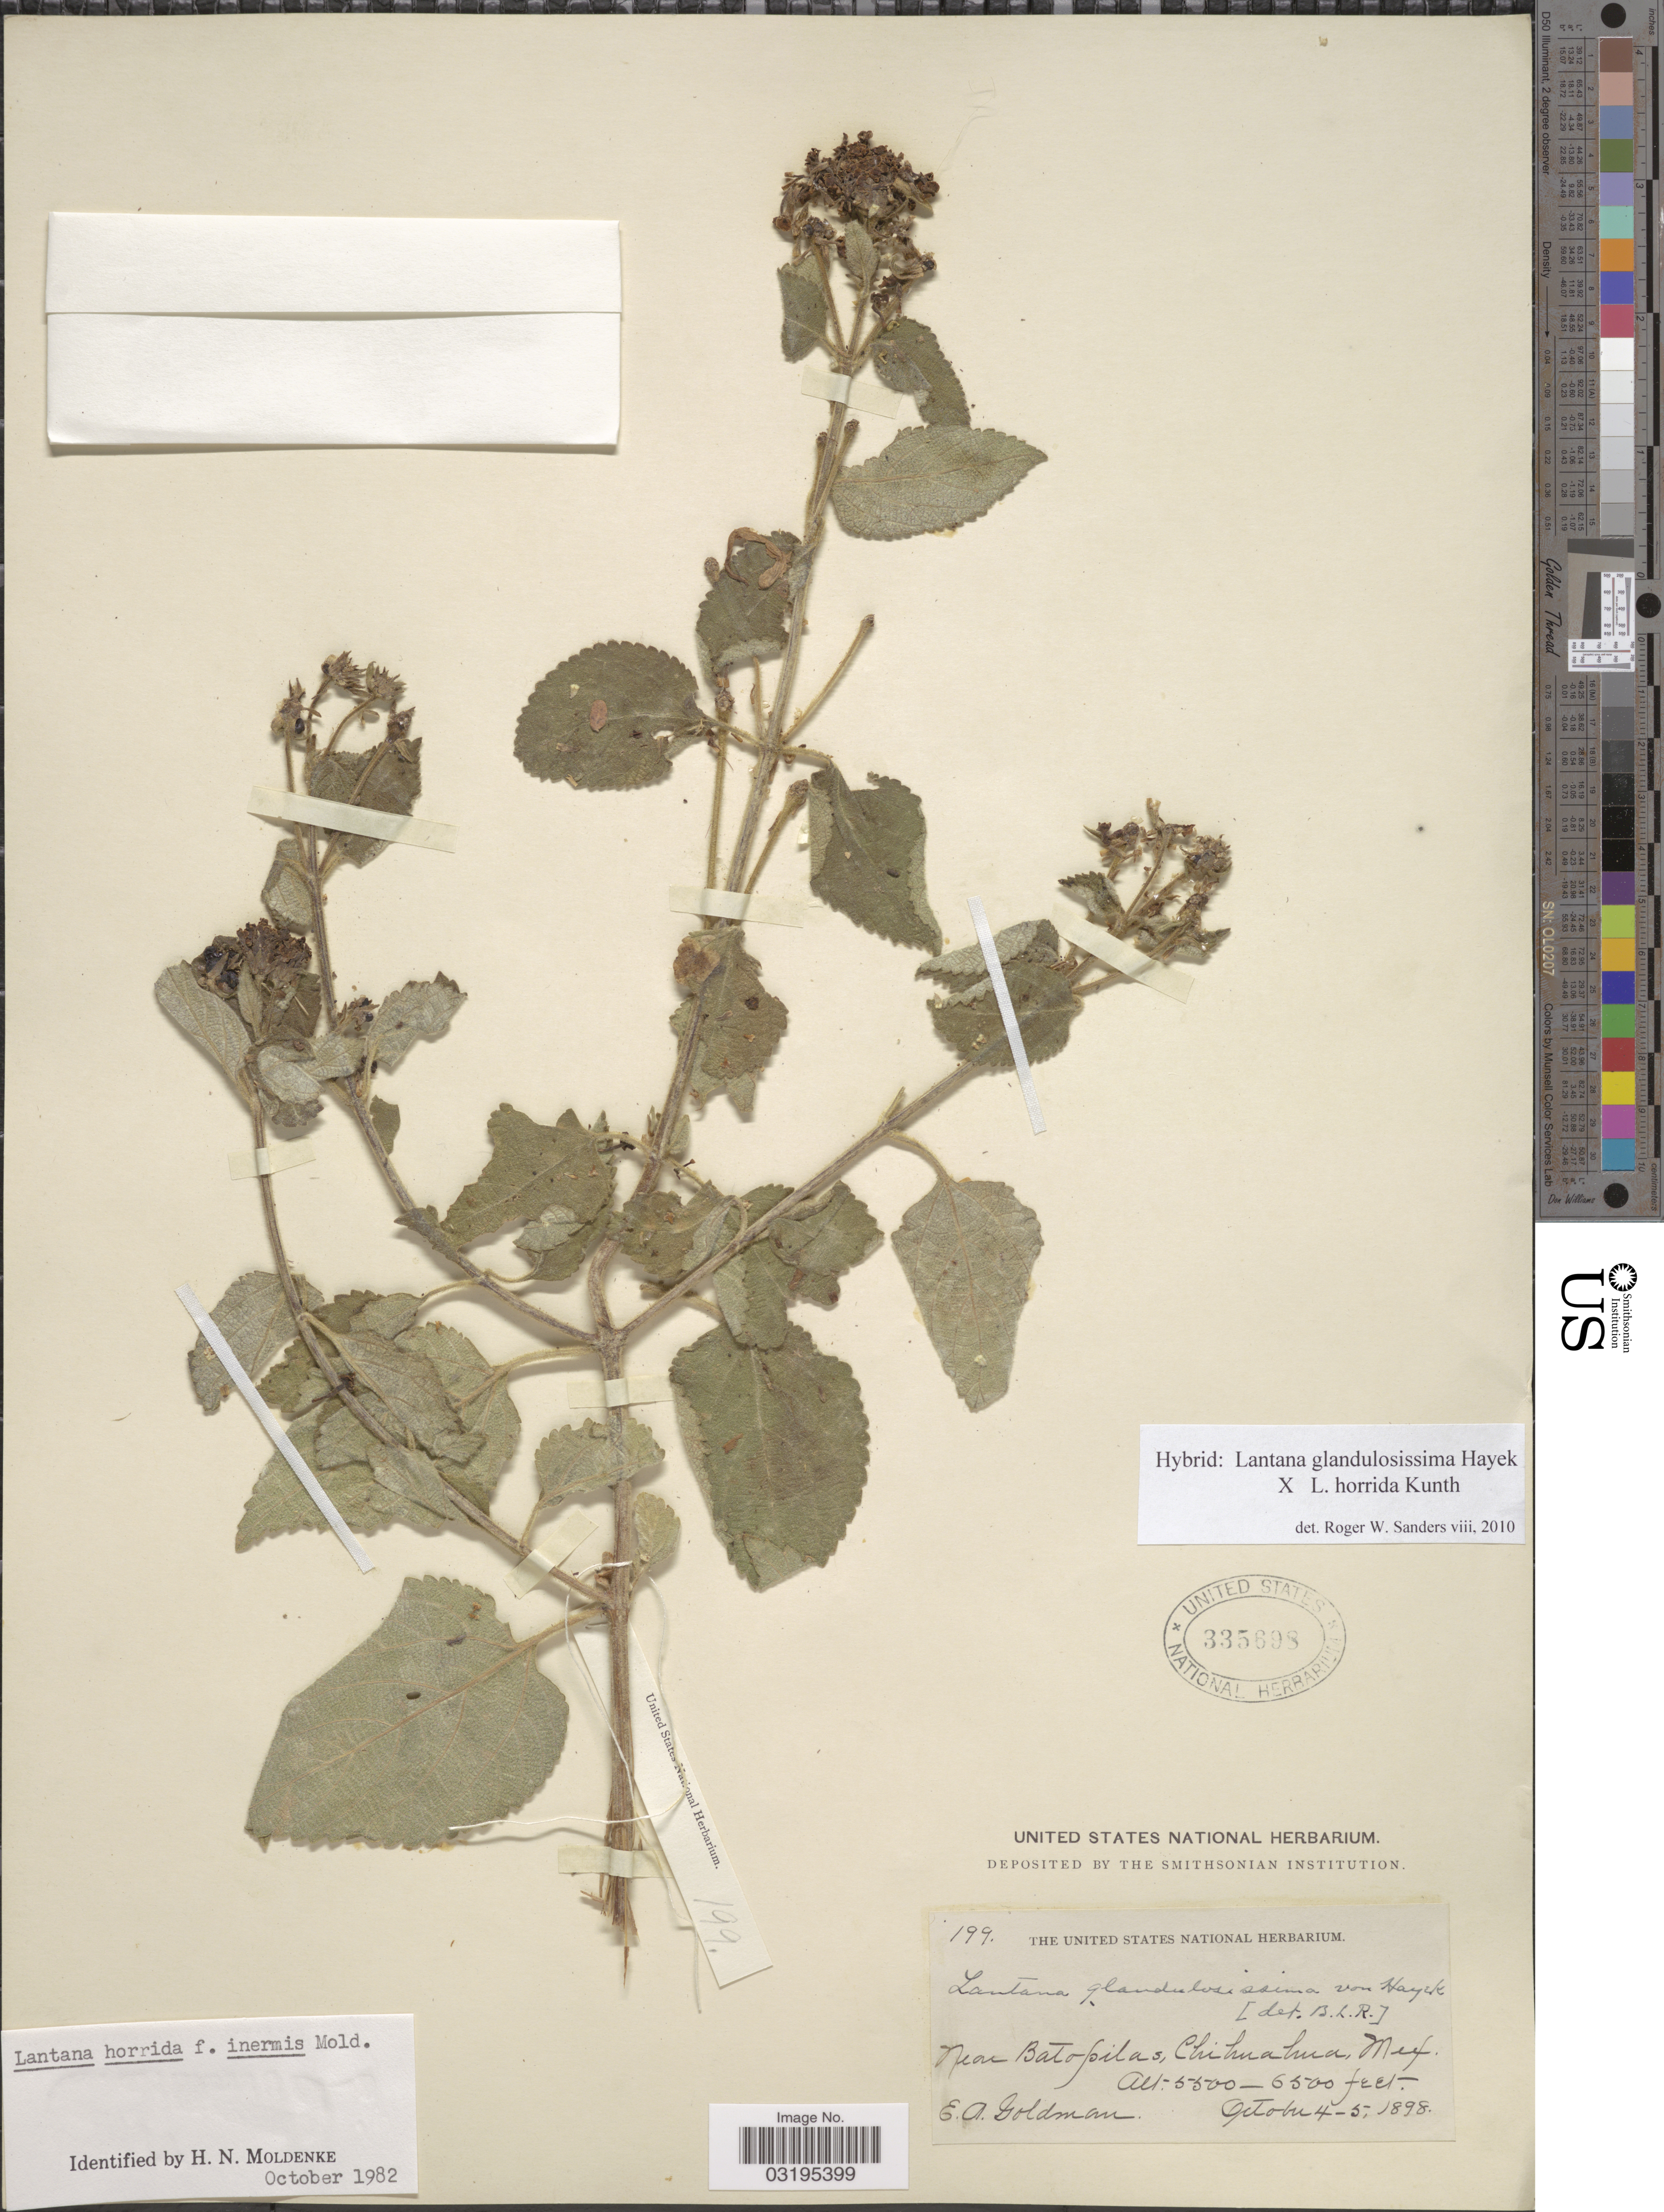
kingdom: Plantae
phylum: Tracheophyta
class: Magnoliopsida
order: Lamiales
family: Verbenaceae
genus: Lantana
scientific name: Lantana glandulosissima x L. horrida Kunth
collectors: E. A. Goldman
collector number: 199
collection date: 1898-10-04/1898-10-05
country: Mexico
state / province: Chihuahua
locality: Near Batopilas.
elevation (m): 1676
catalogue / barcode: US 335698